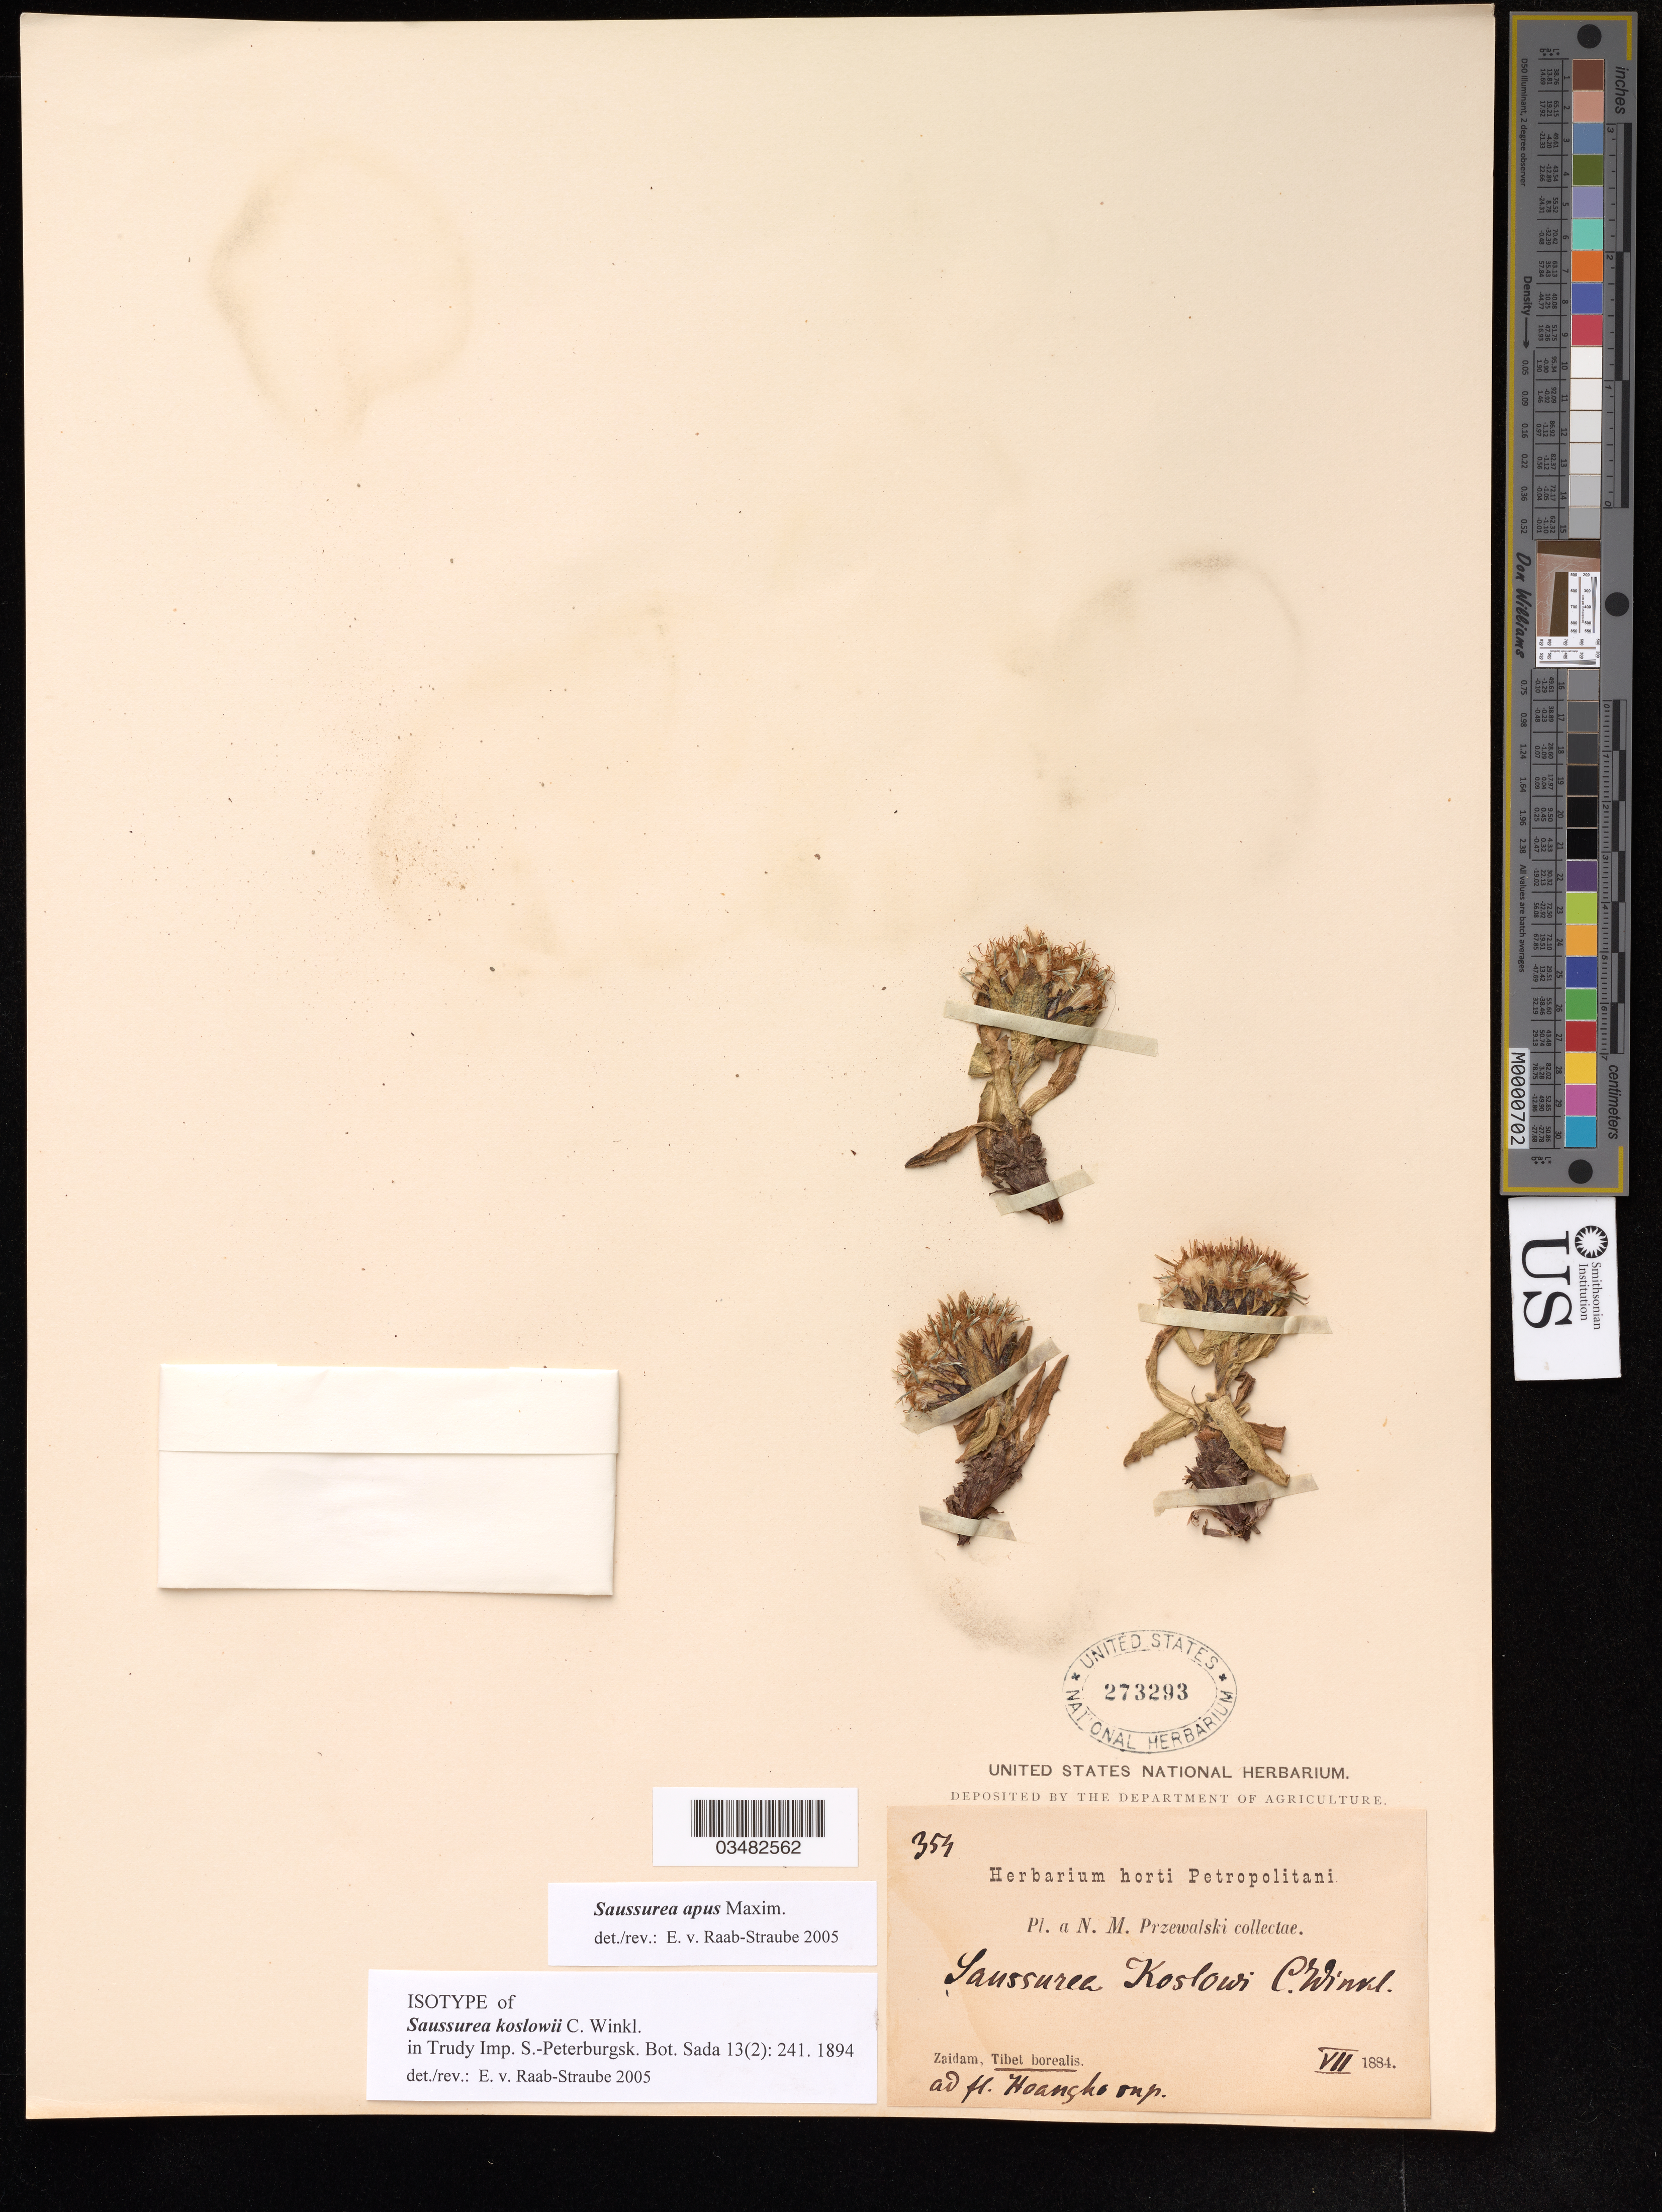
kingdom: Plantae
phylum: Tracheophyta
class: Magnoliopsida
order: Asterales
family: Asteraceae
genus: Saussurea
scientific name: Saussurea koslowi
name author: Winkler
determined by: Raab-Straube, Eckhard von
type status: Isotype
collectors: N. Przewalski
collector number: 354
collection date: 1884-07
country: China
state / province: Xizang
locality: Zaidam, Tibet borealis, ad. fl. Hoangho [interpreted]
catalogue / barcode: US 273293